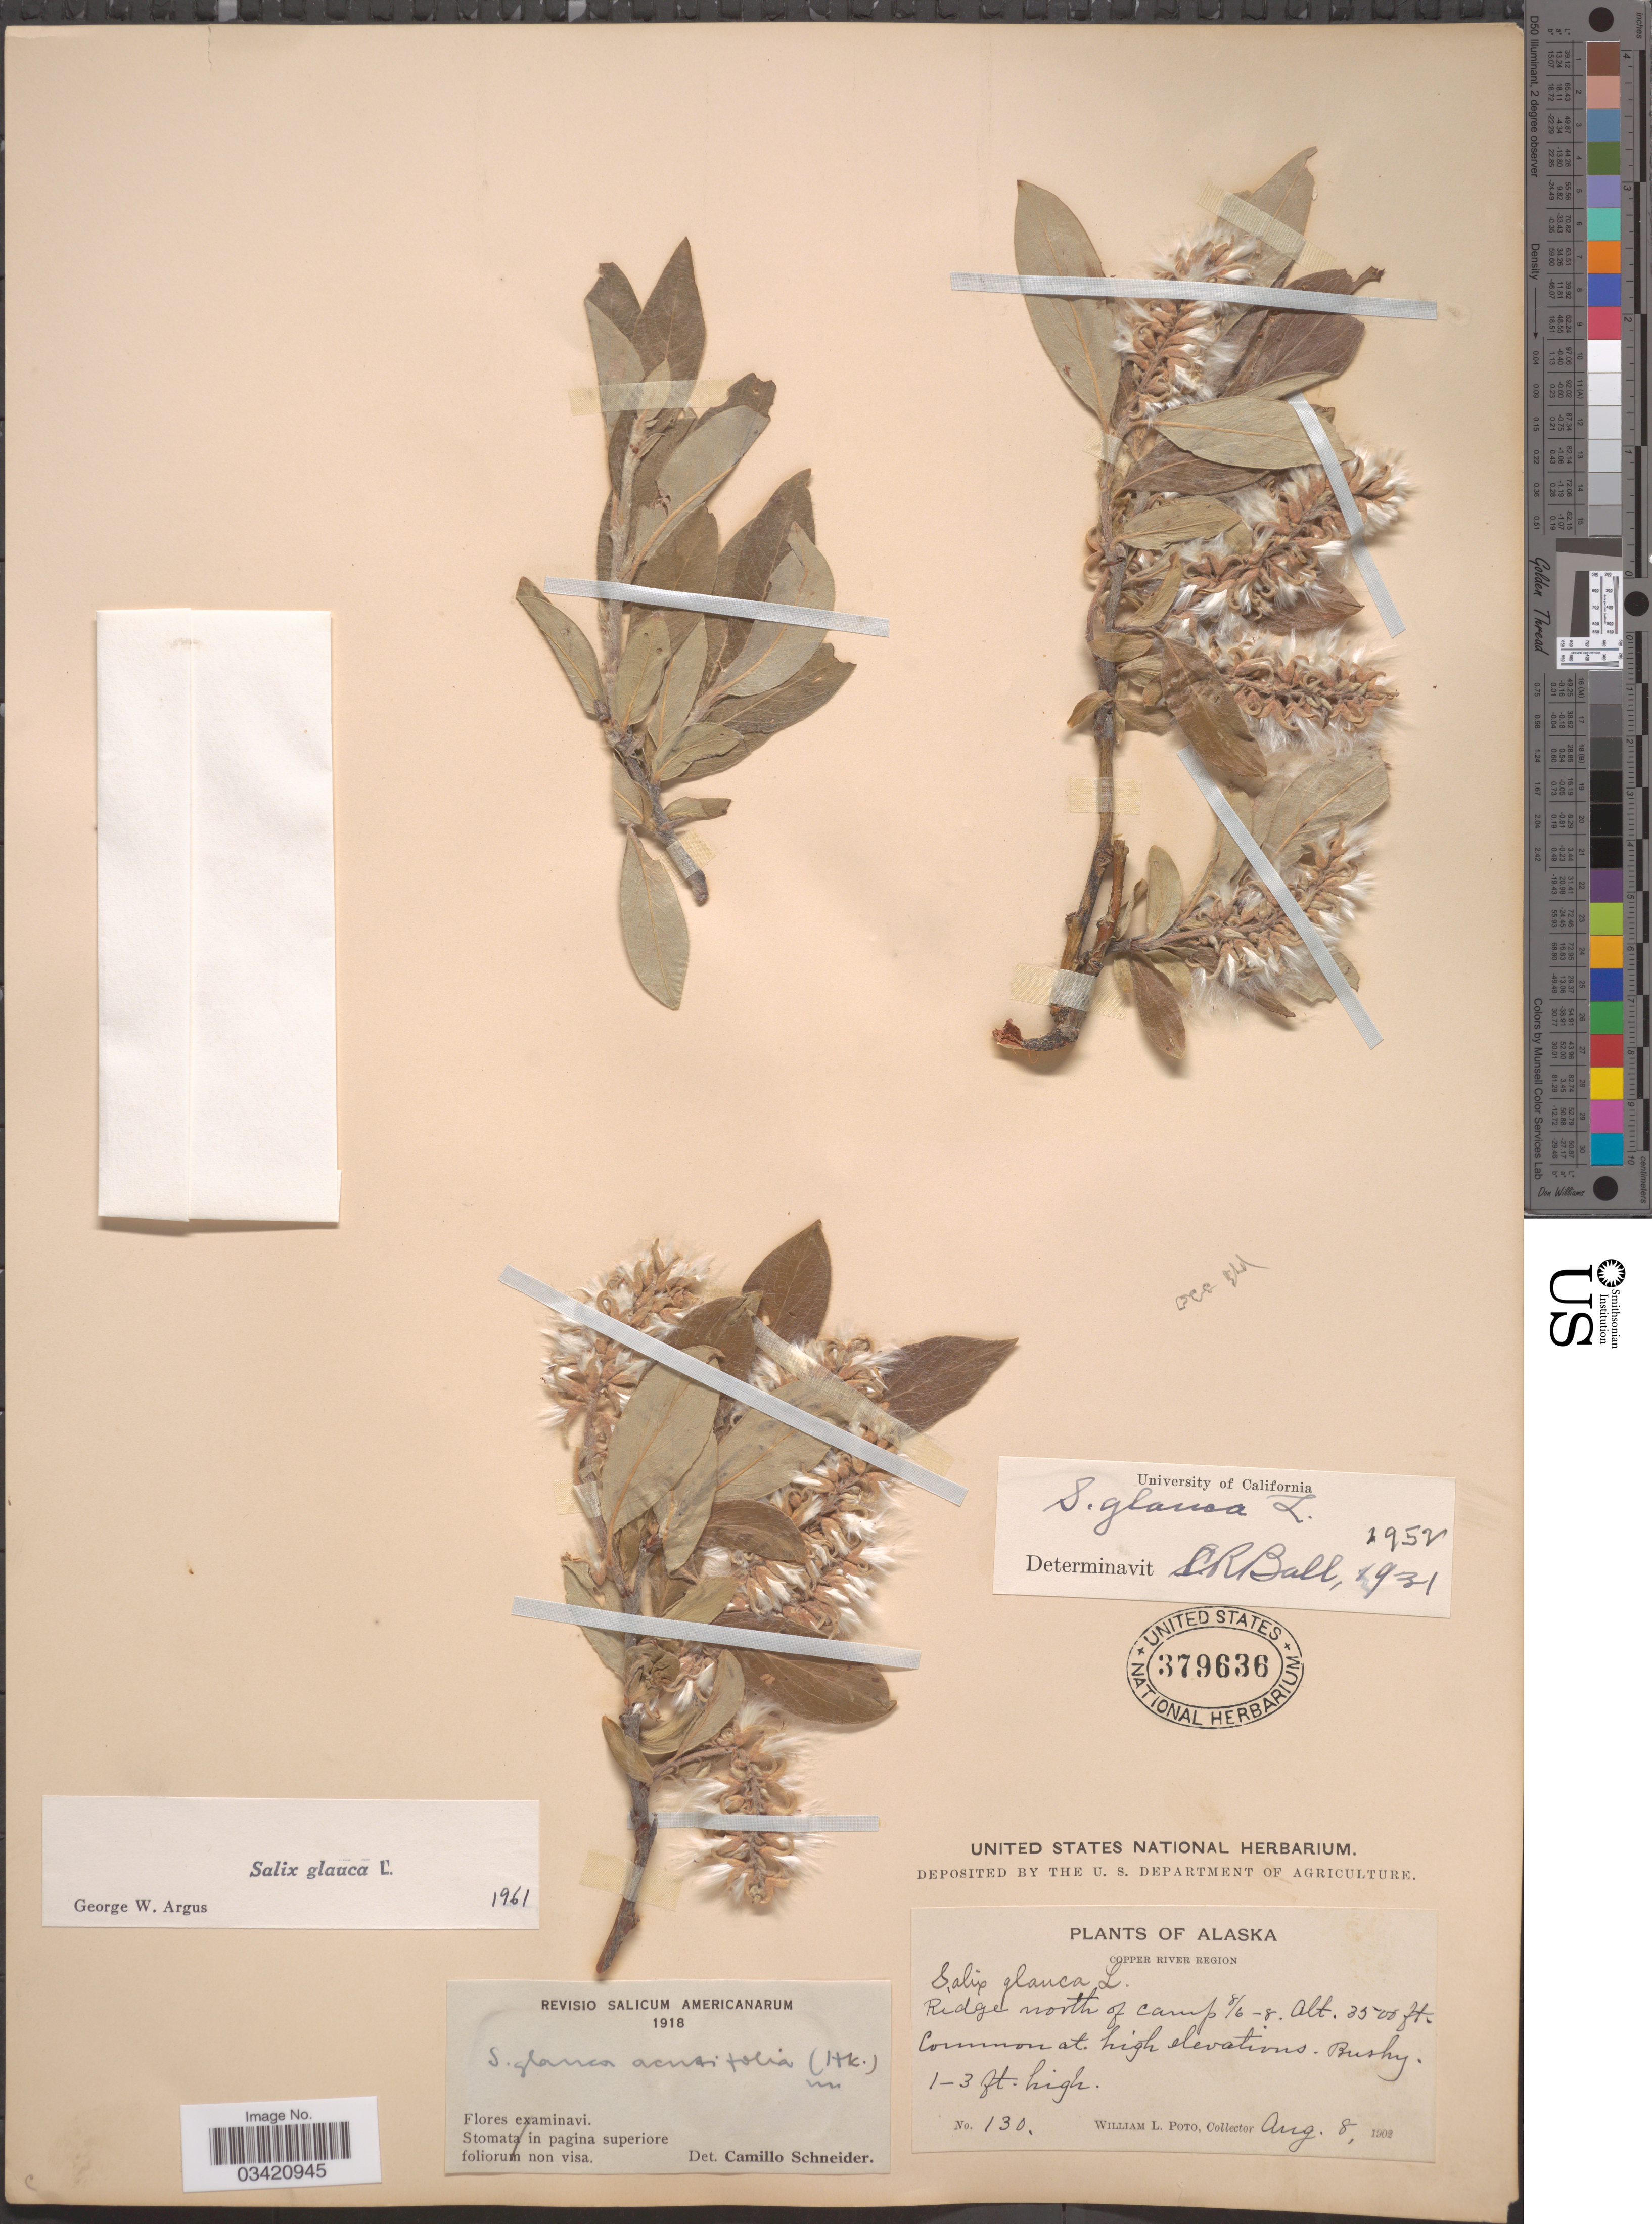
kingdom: Plantae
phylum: Tracheophyta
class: Magnoliopsida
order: Malpighiales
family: Salicaceae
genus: Salix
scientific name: Salix glauca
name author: L.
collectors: W. Poto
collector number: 130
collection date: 1902-08-08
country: United States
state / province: Alaska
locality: Copper River Region. Ridge north of camp 8/6-8.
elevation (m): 1067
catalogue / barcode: US 379636